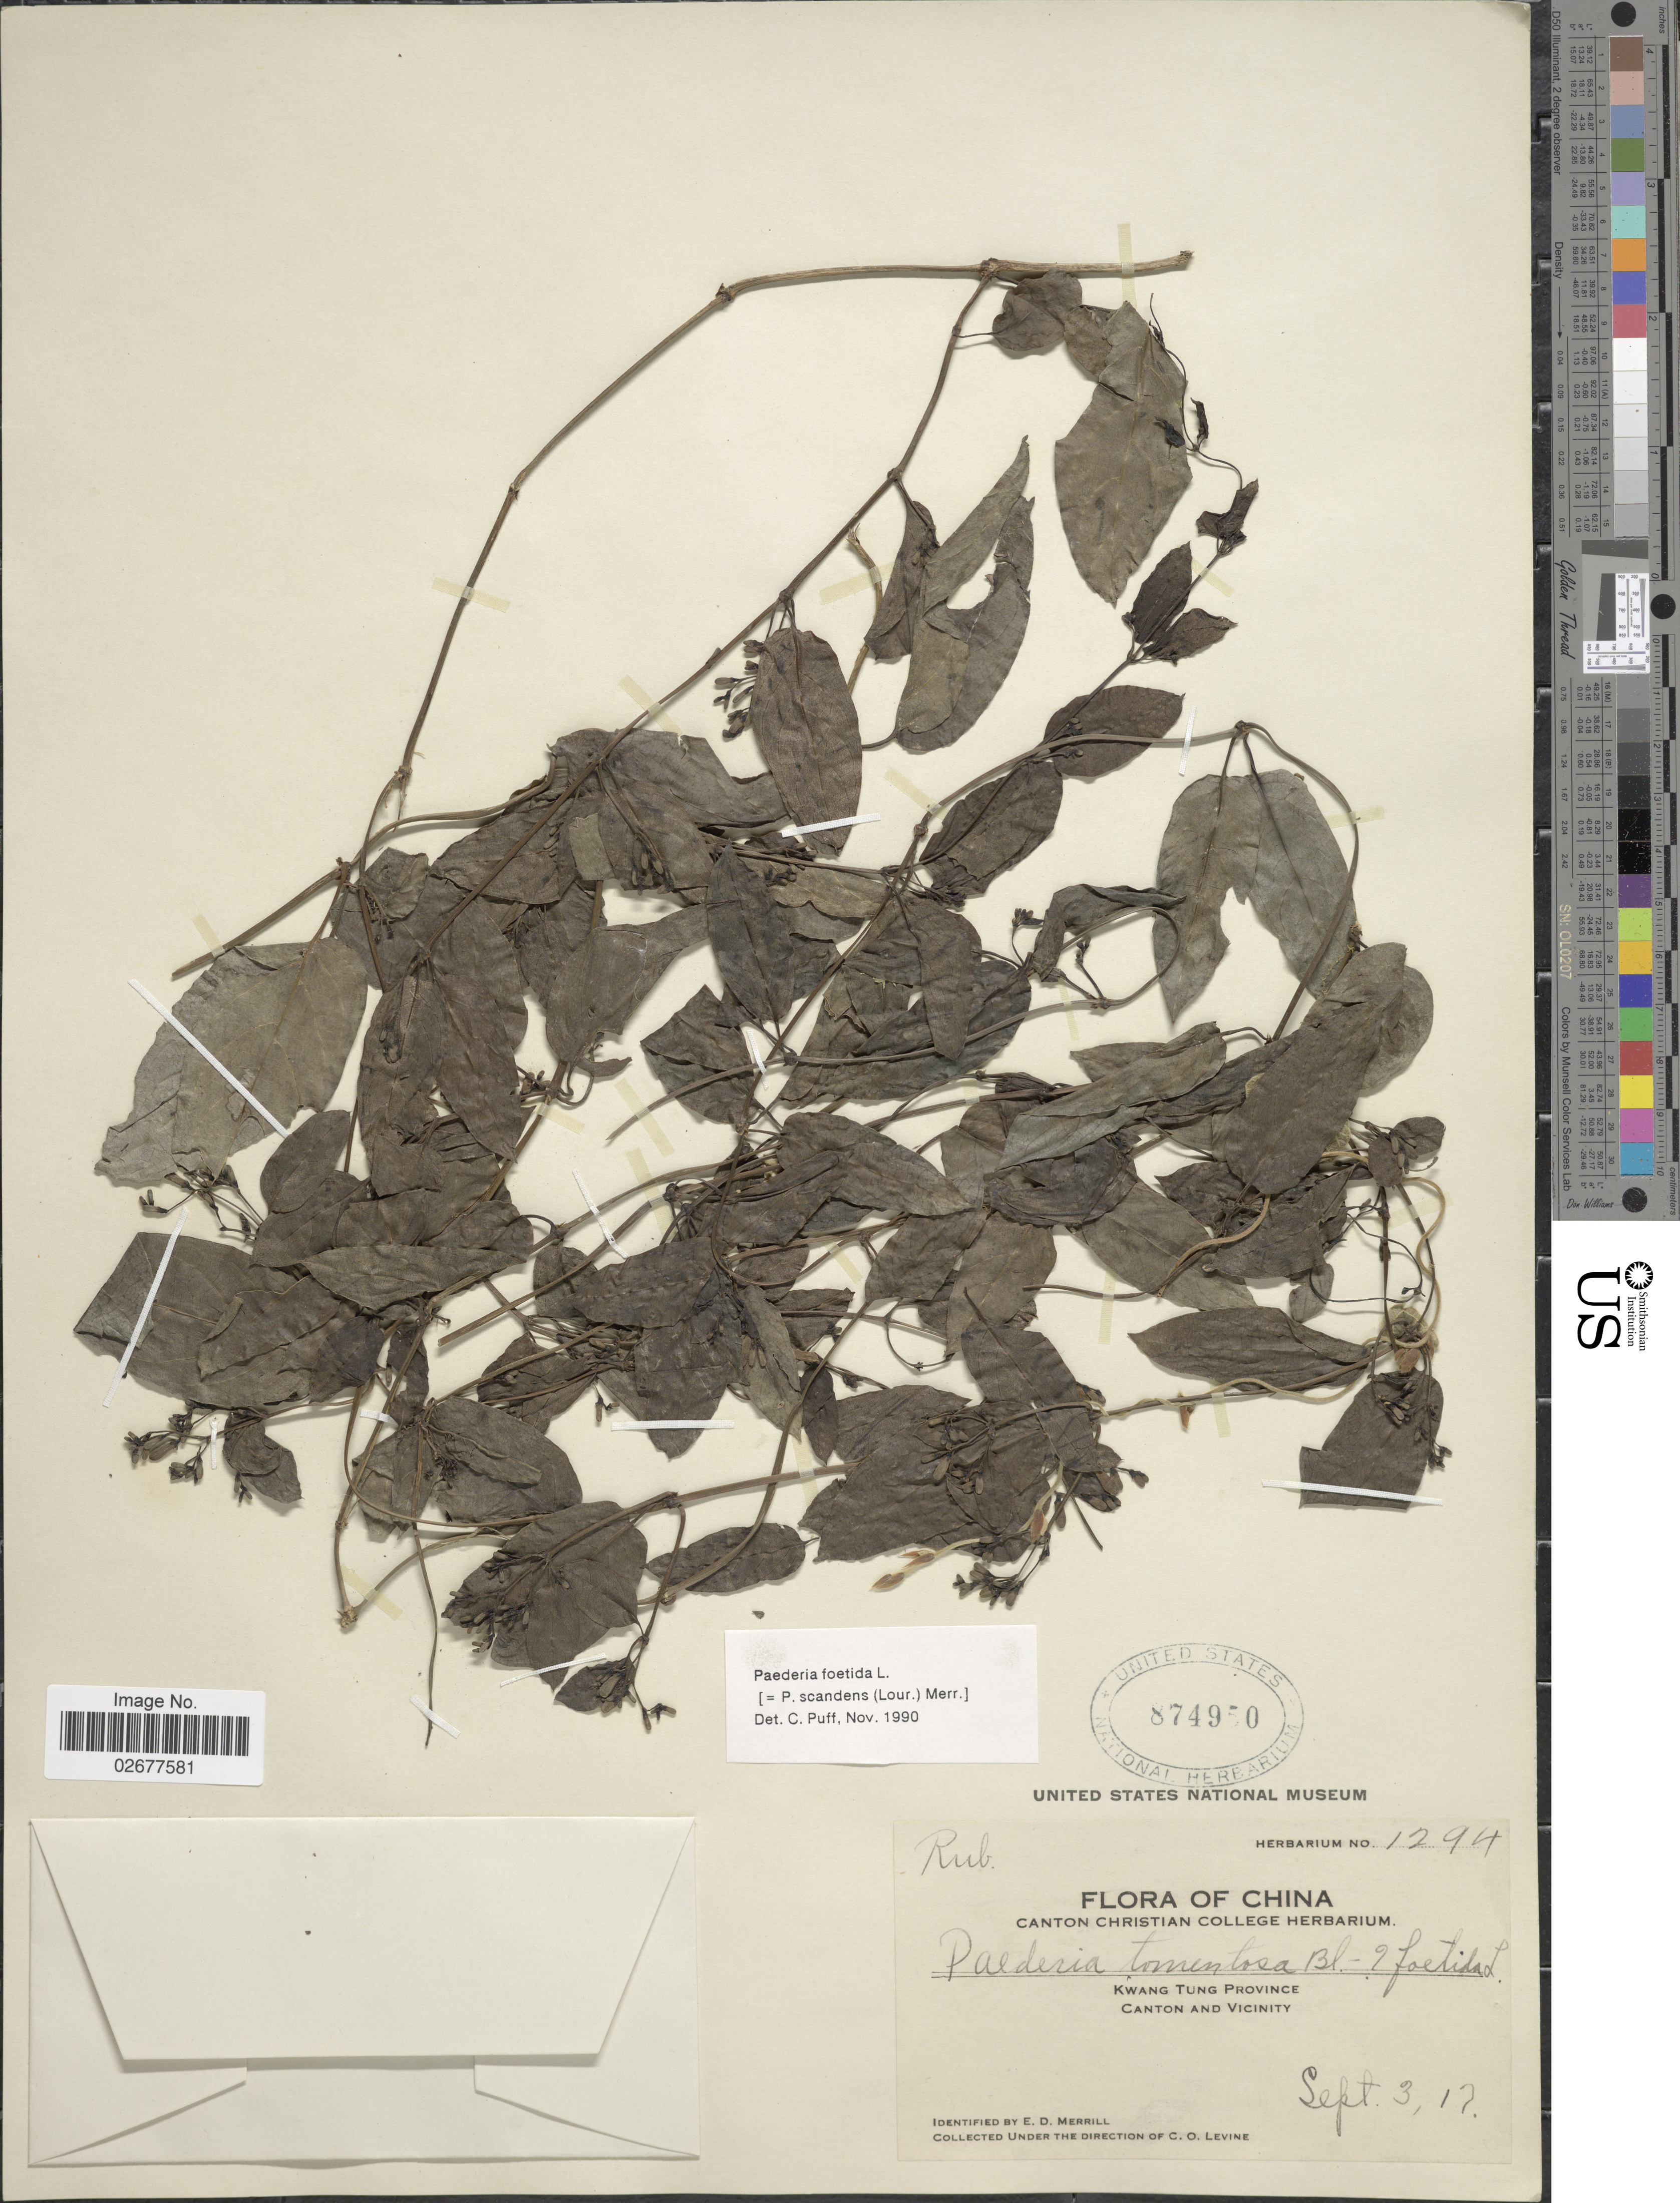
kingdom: Plantae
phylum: Tracheophyta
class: Magnoliopsida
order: Gentianales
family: Rubiaceae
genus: Paederia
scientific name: Paederia foetida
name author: Wall.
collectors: C. O. Levine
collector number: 1294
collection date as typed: Transcribed d/m/y: 3/9/17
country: China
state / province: Guangdong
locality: Kwang Tung Province. Canton and Vicinity.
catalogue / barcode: US 874950